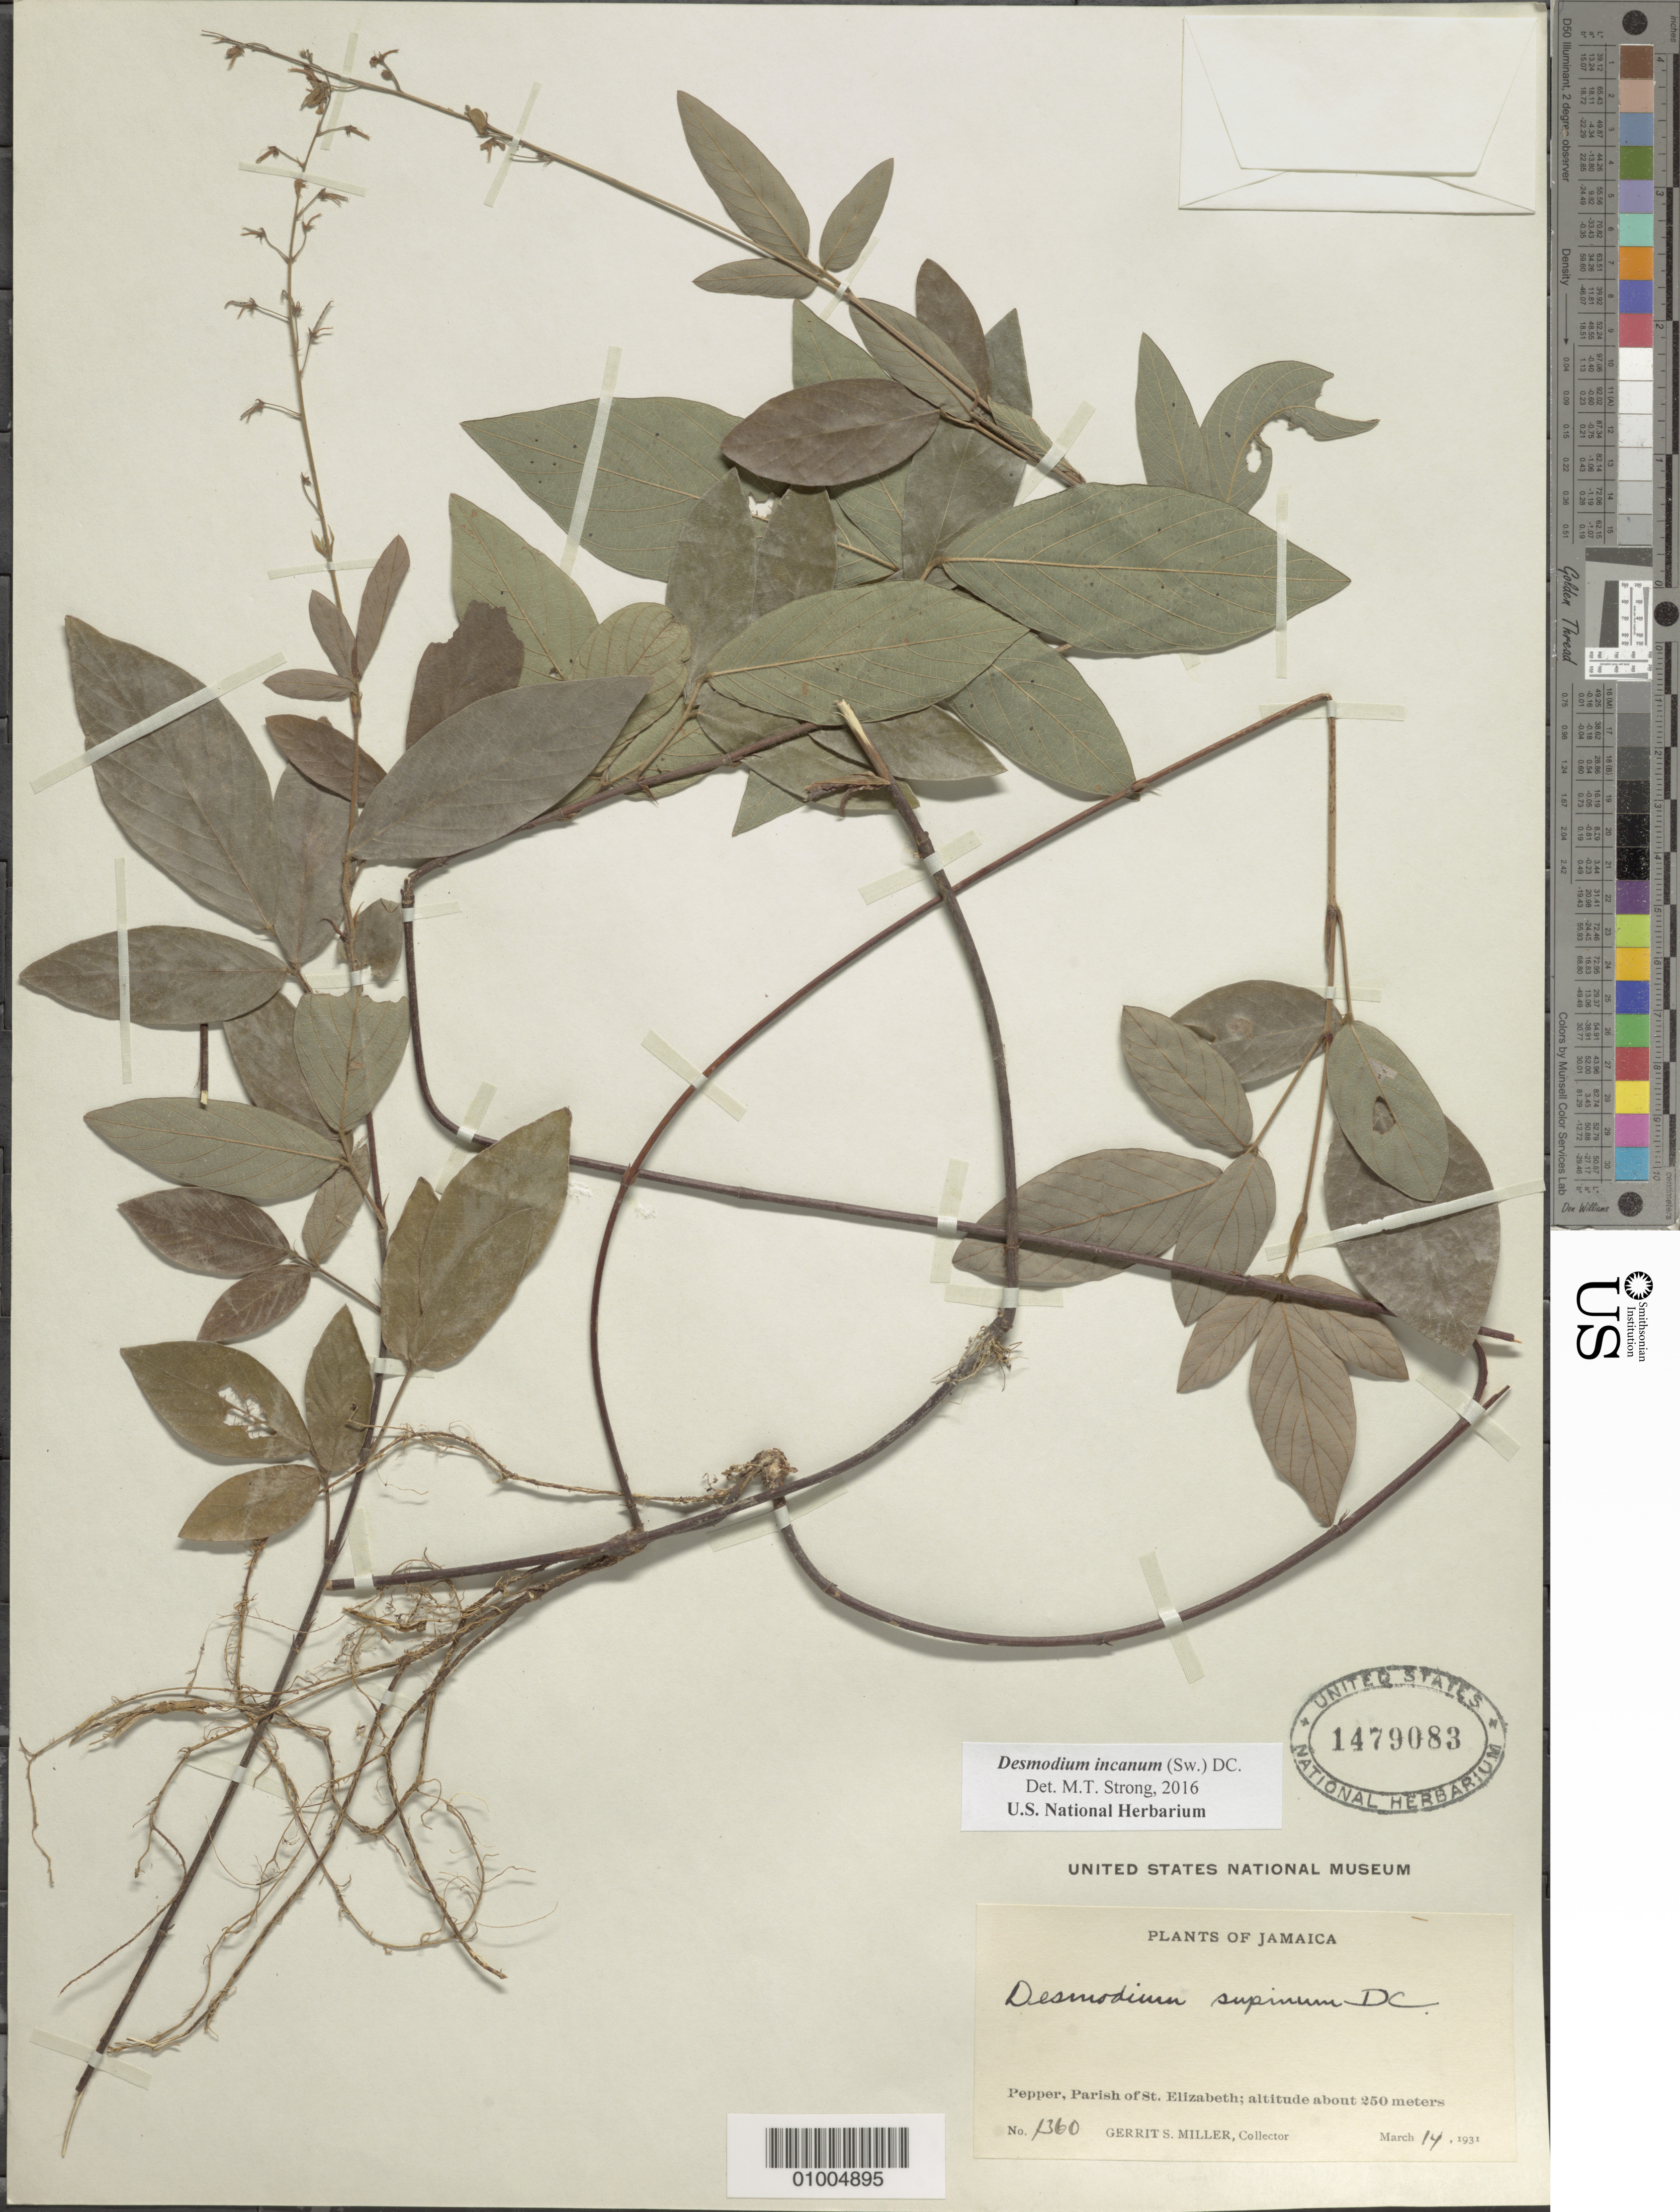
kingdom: Plantae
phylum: Tracheophyta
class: Magnoliopsida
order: Fabales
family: Fabaceae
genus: Desmodium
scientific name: Desmodium incanum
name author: (Sw.) DC.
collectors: G. S. Miller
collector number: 1360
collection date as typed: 14 Mar 1931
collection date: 1931-03-14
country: Jamaica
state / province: Saint Elizabeth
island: Jamaica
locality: Pepper, Parish of St. Elizabeth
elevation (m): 250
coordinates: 0 N, 0 E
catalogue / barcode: US 1479083